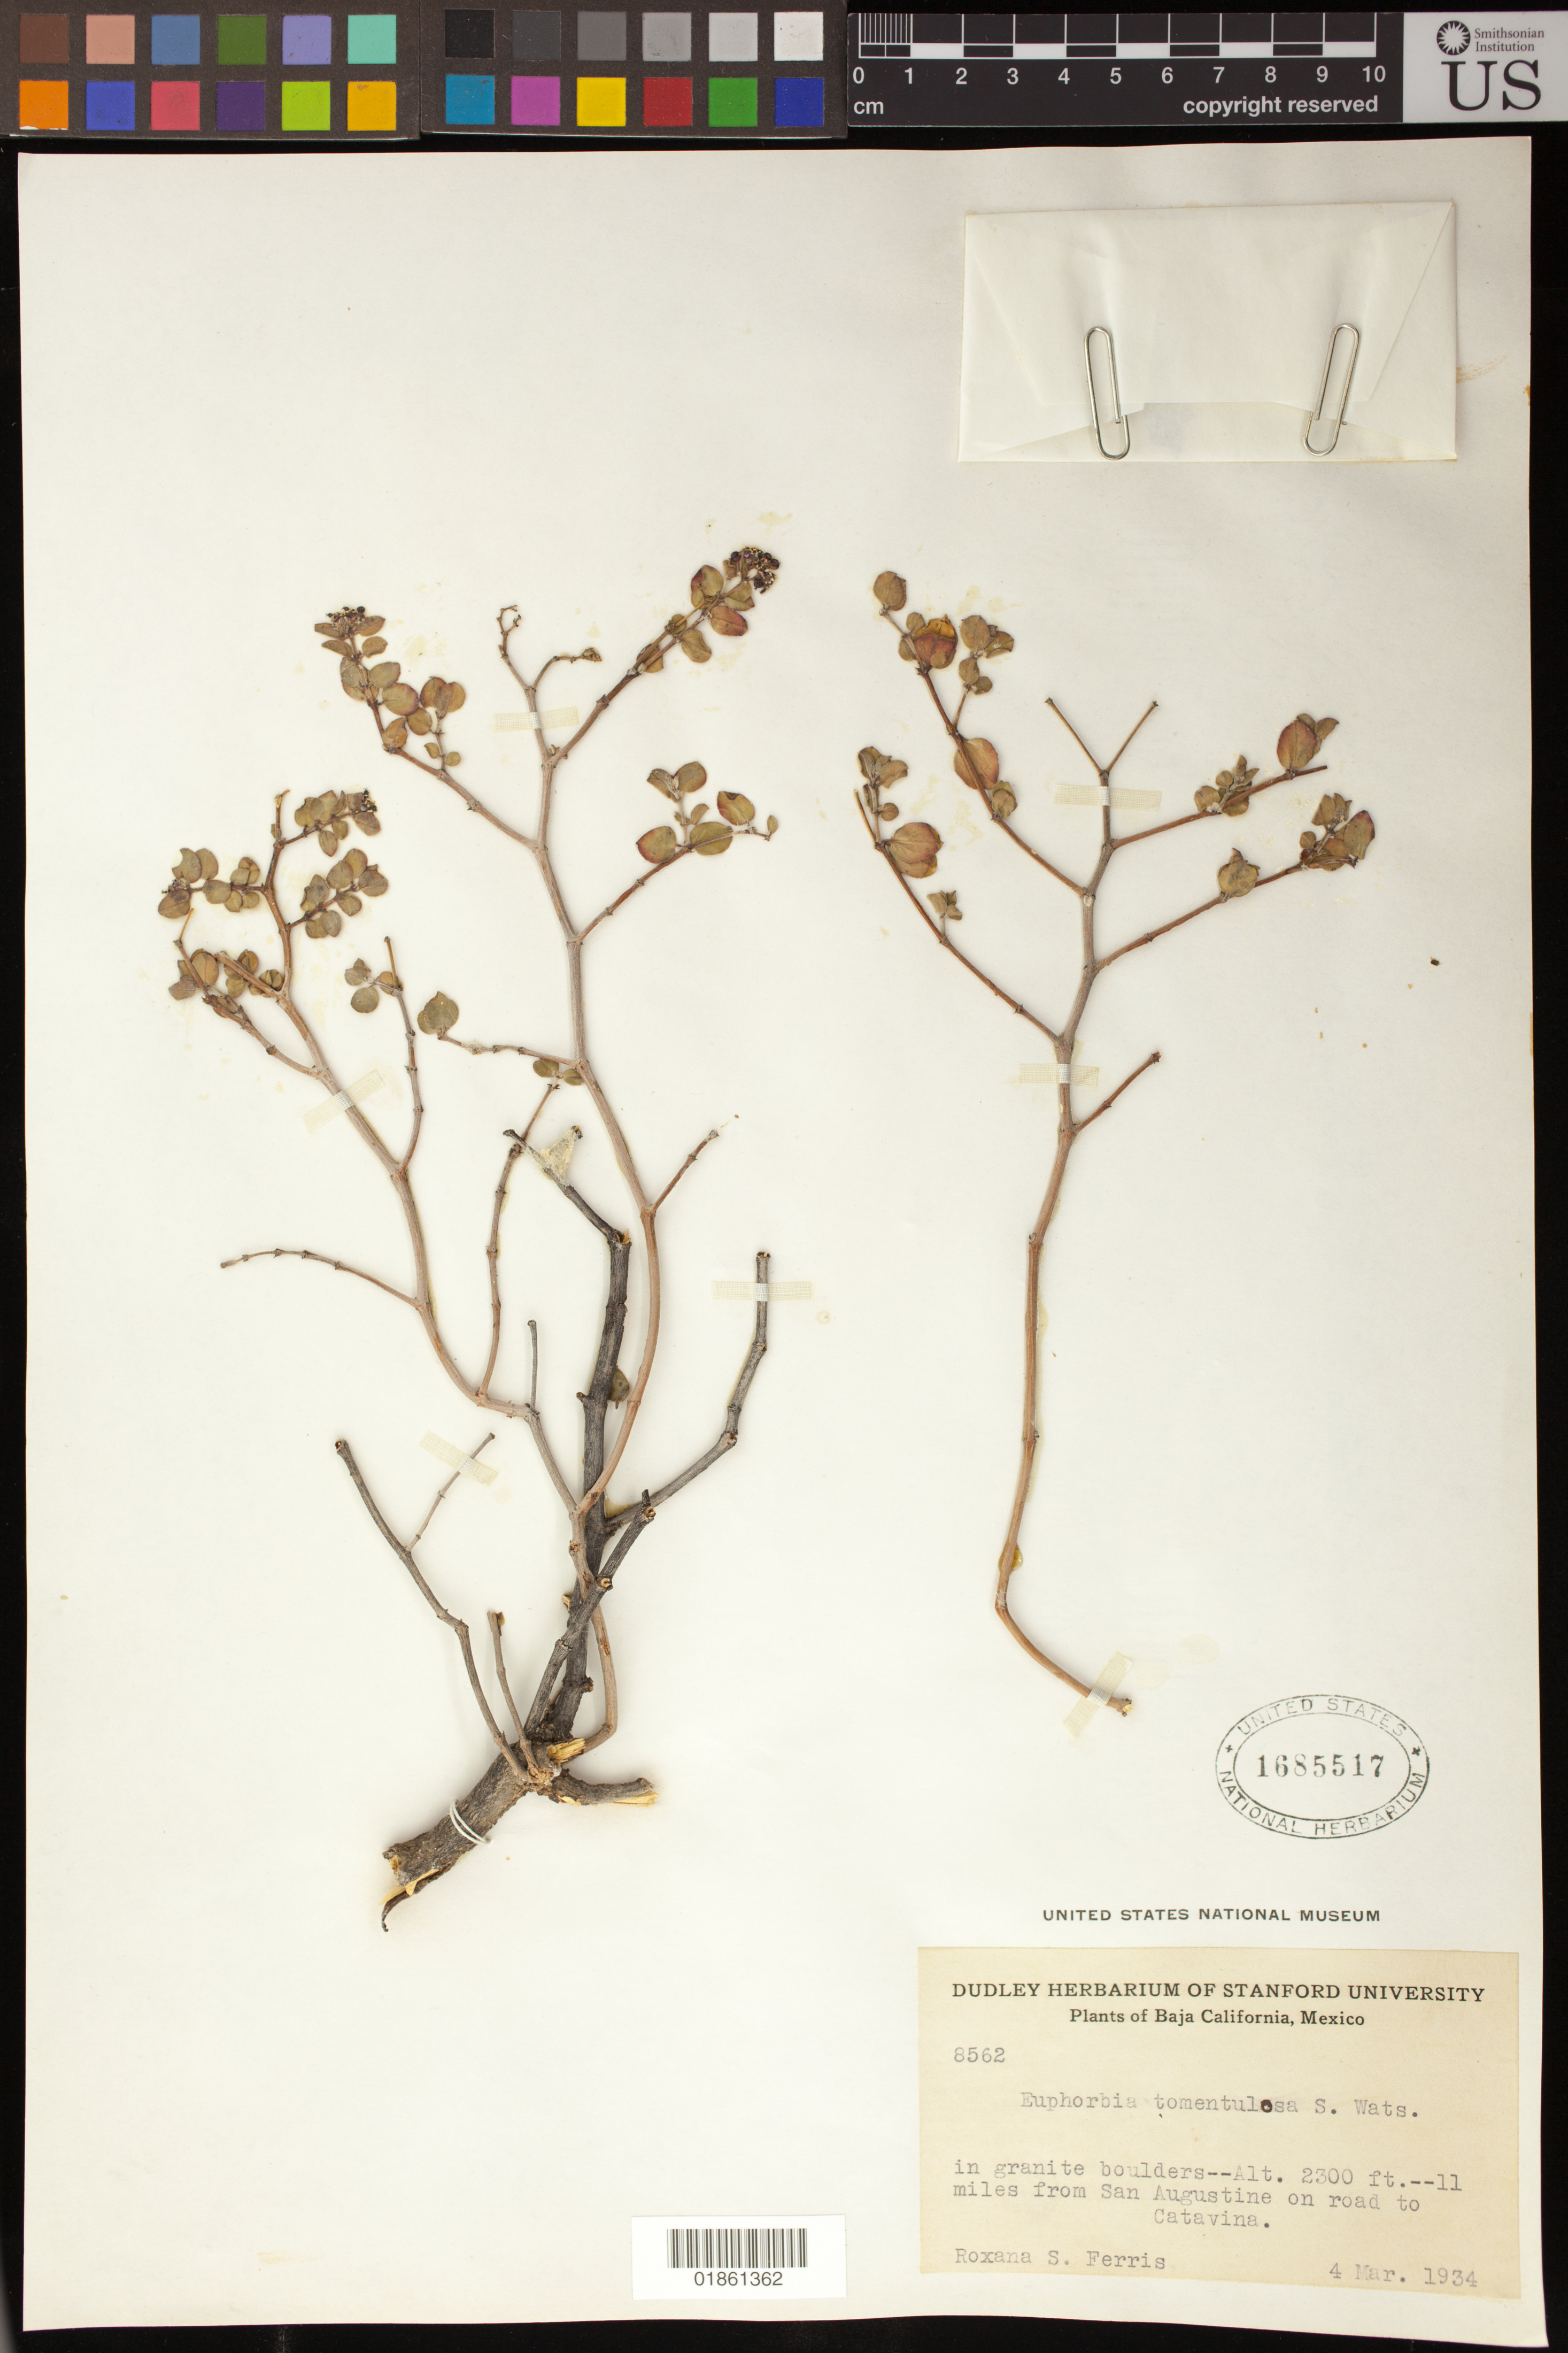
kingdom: Plantae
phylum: Tracheophyta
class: Magnoliopsida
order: Malpighiales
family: Euphorbiaceae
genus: Euphorbia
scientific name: Euphorbia tomentulosa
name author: S. Watson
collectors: R. S. Ferris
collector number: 8562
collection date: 1934-03-04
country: Mexico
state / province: Baja California Norte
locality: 11 miles from San Augustine on road to Catavina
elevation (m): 701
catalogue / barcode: US 1685517